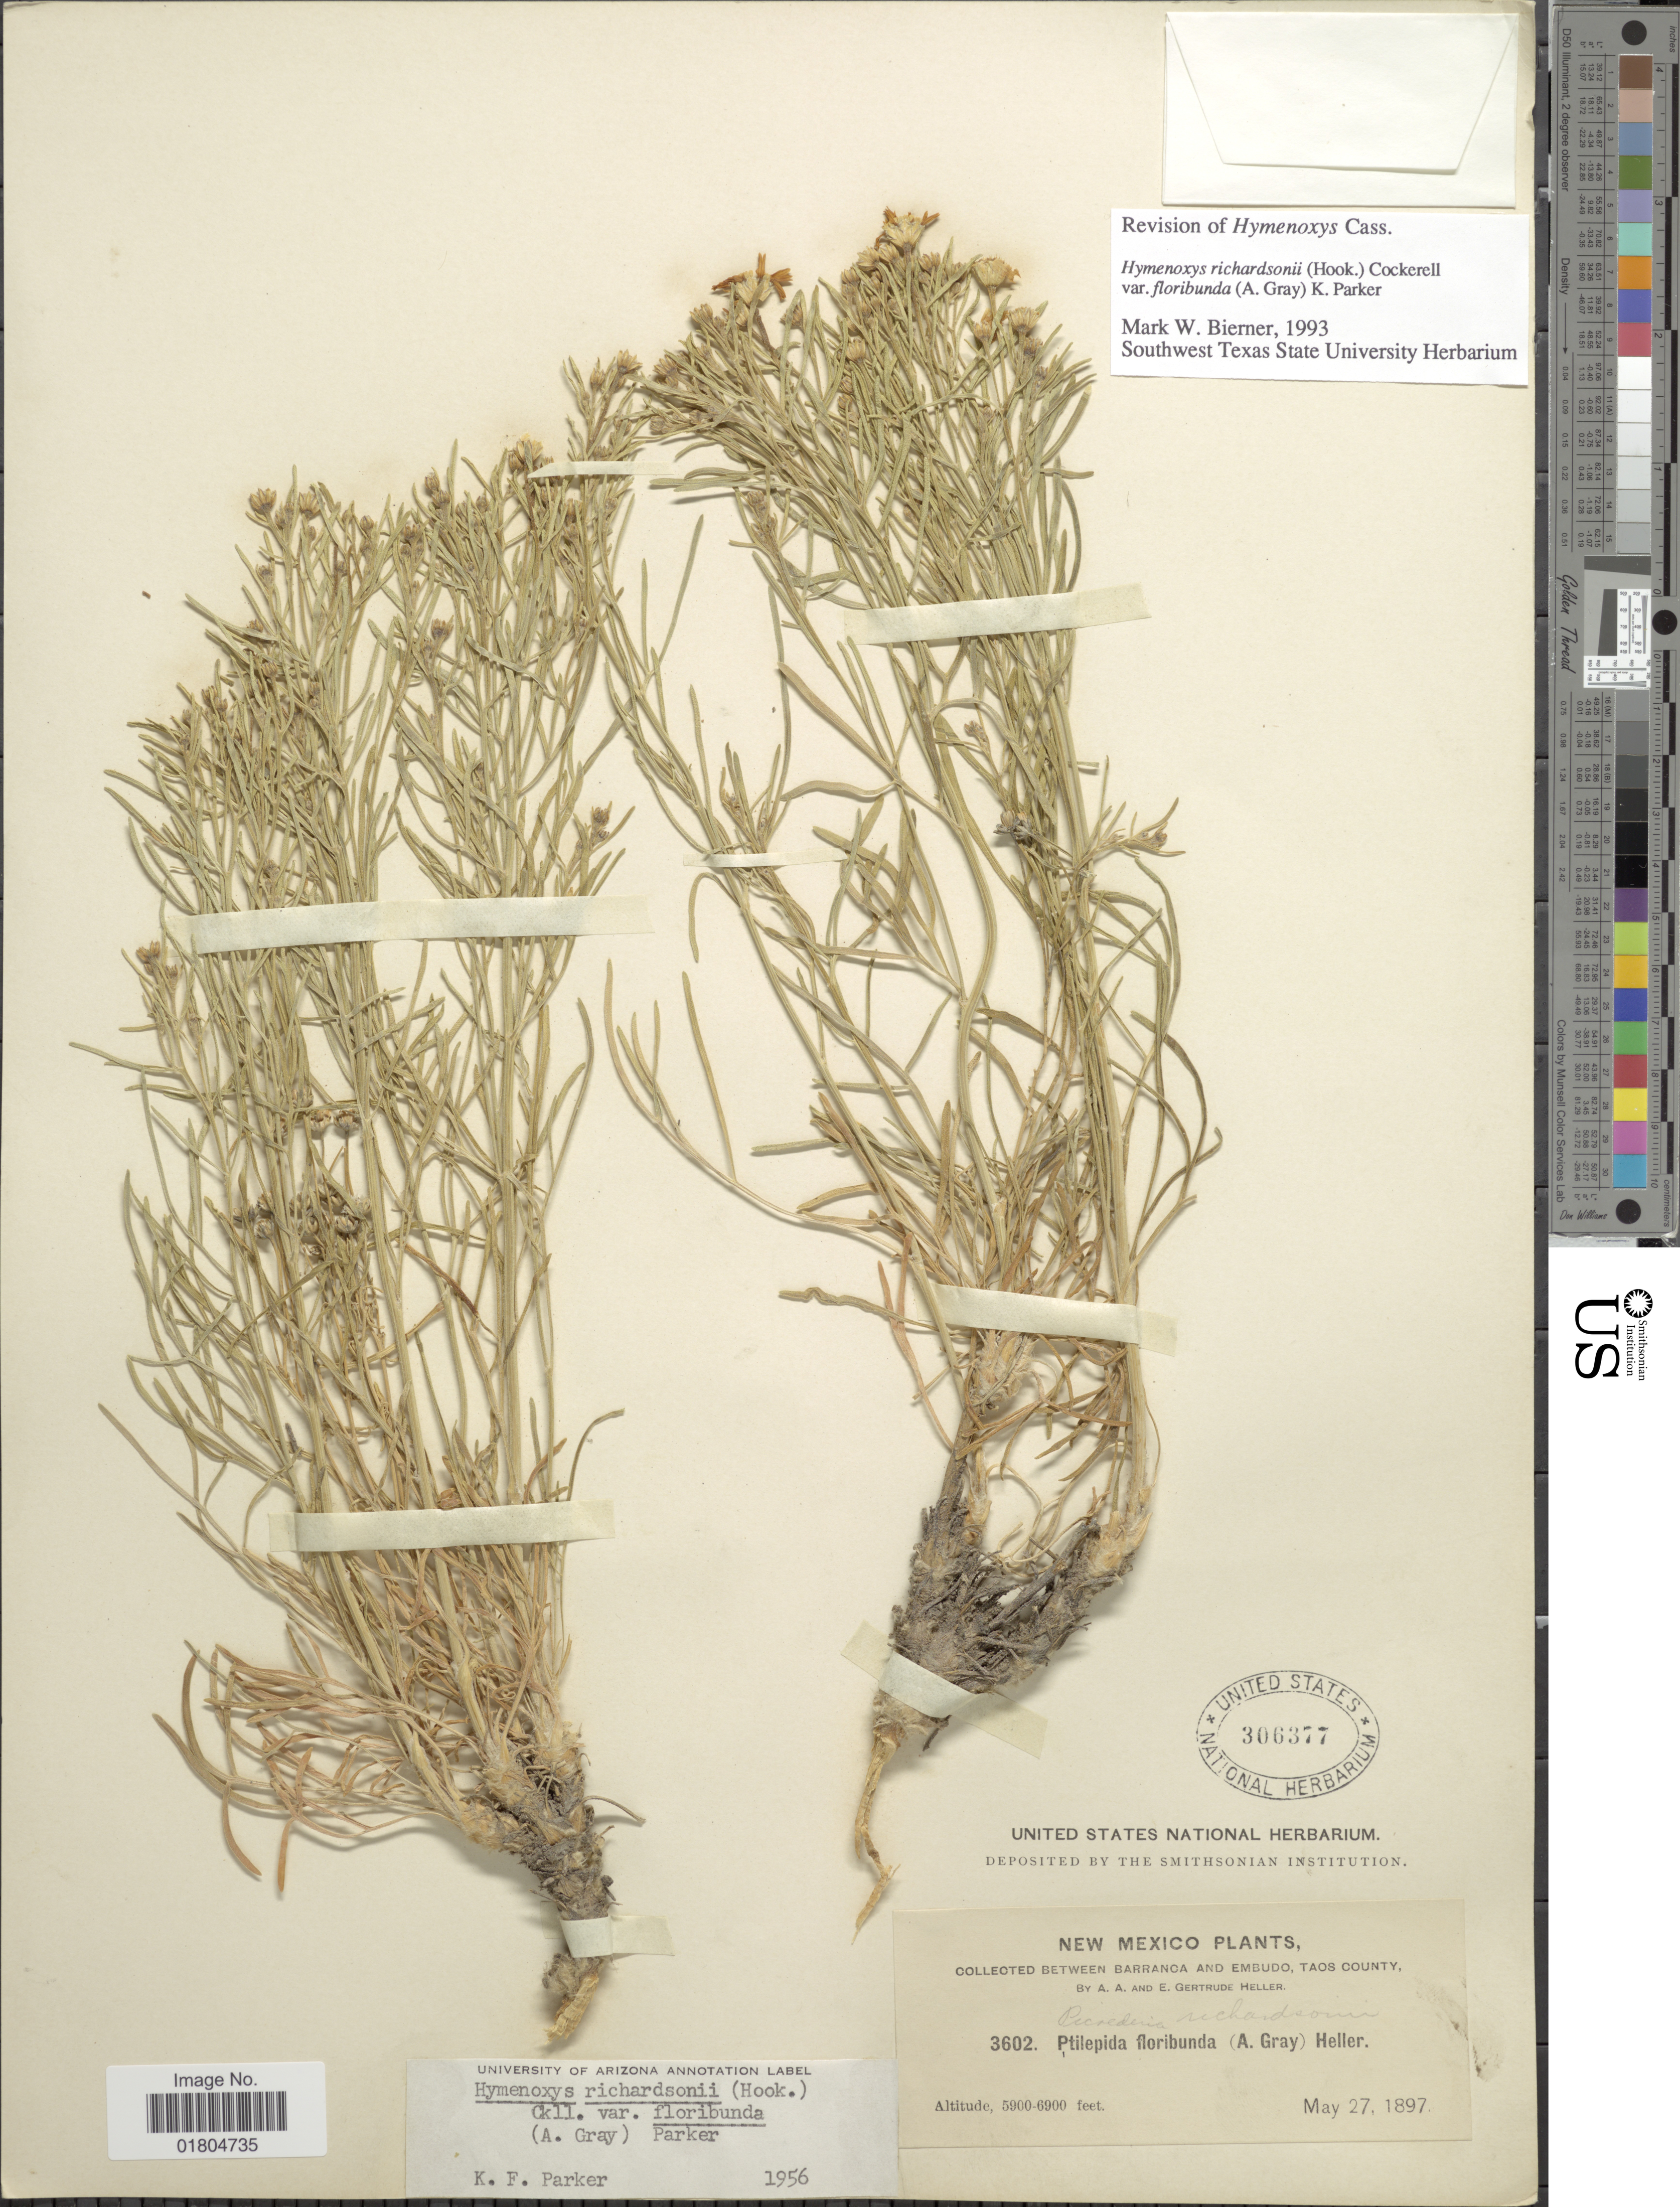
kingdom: Plantae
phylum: Tracheophyta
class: Magnoliopsida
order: Asterales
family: Asteraceae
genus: Hymenoxys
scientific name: Hymenoxys richardsonii var. floribunda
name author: (A. Gray) K.F. Parker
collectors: A. A. Heller & E. G. Heller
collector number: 3602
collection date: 1897-05-27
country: United States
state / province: New Mexico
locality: Between Barranca and Embudo, Taos County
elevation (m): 1798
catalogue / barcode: US 306377